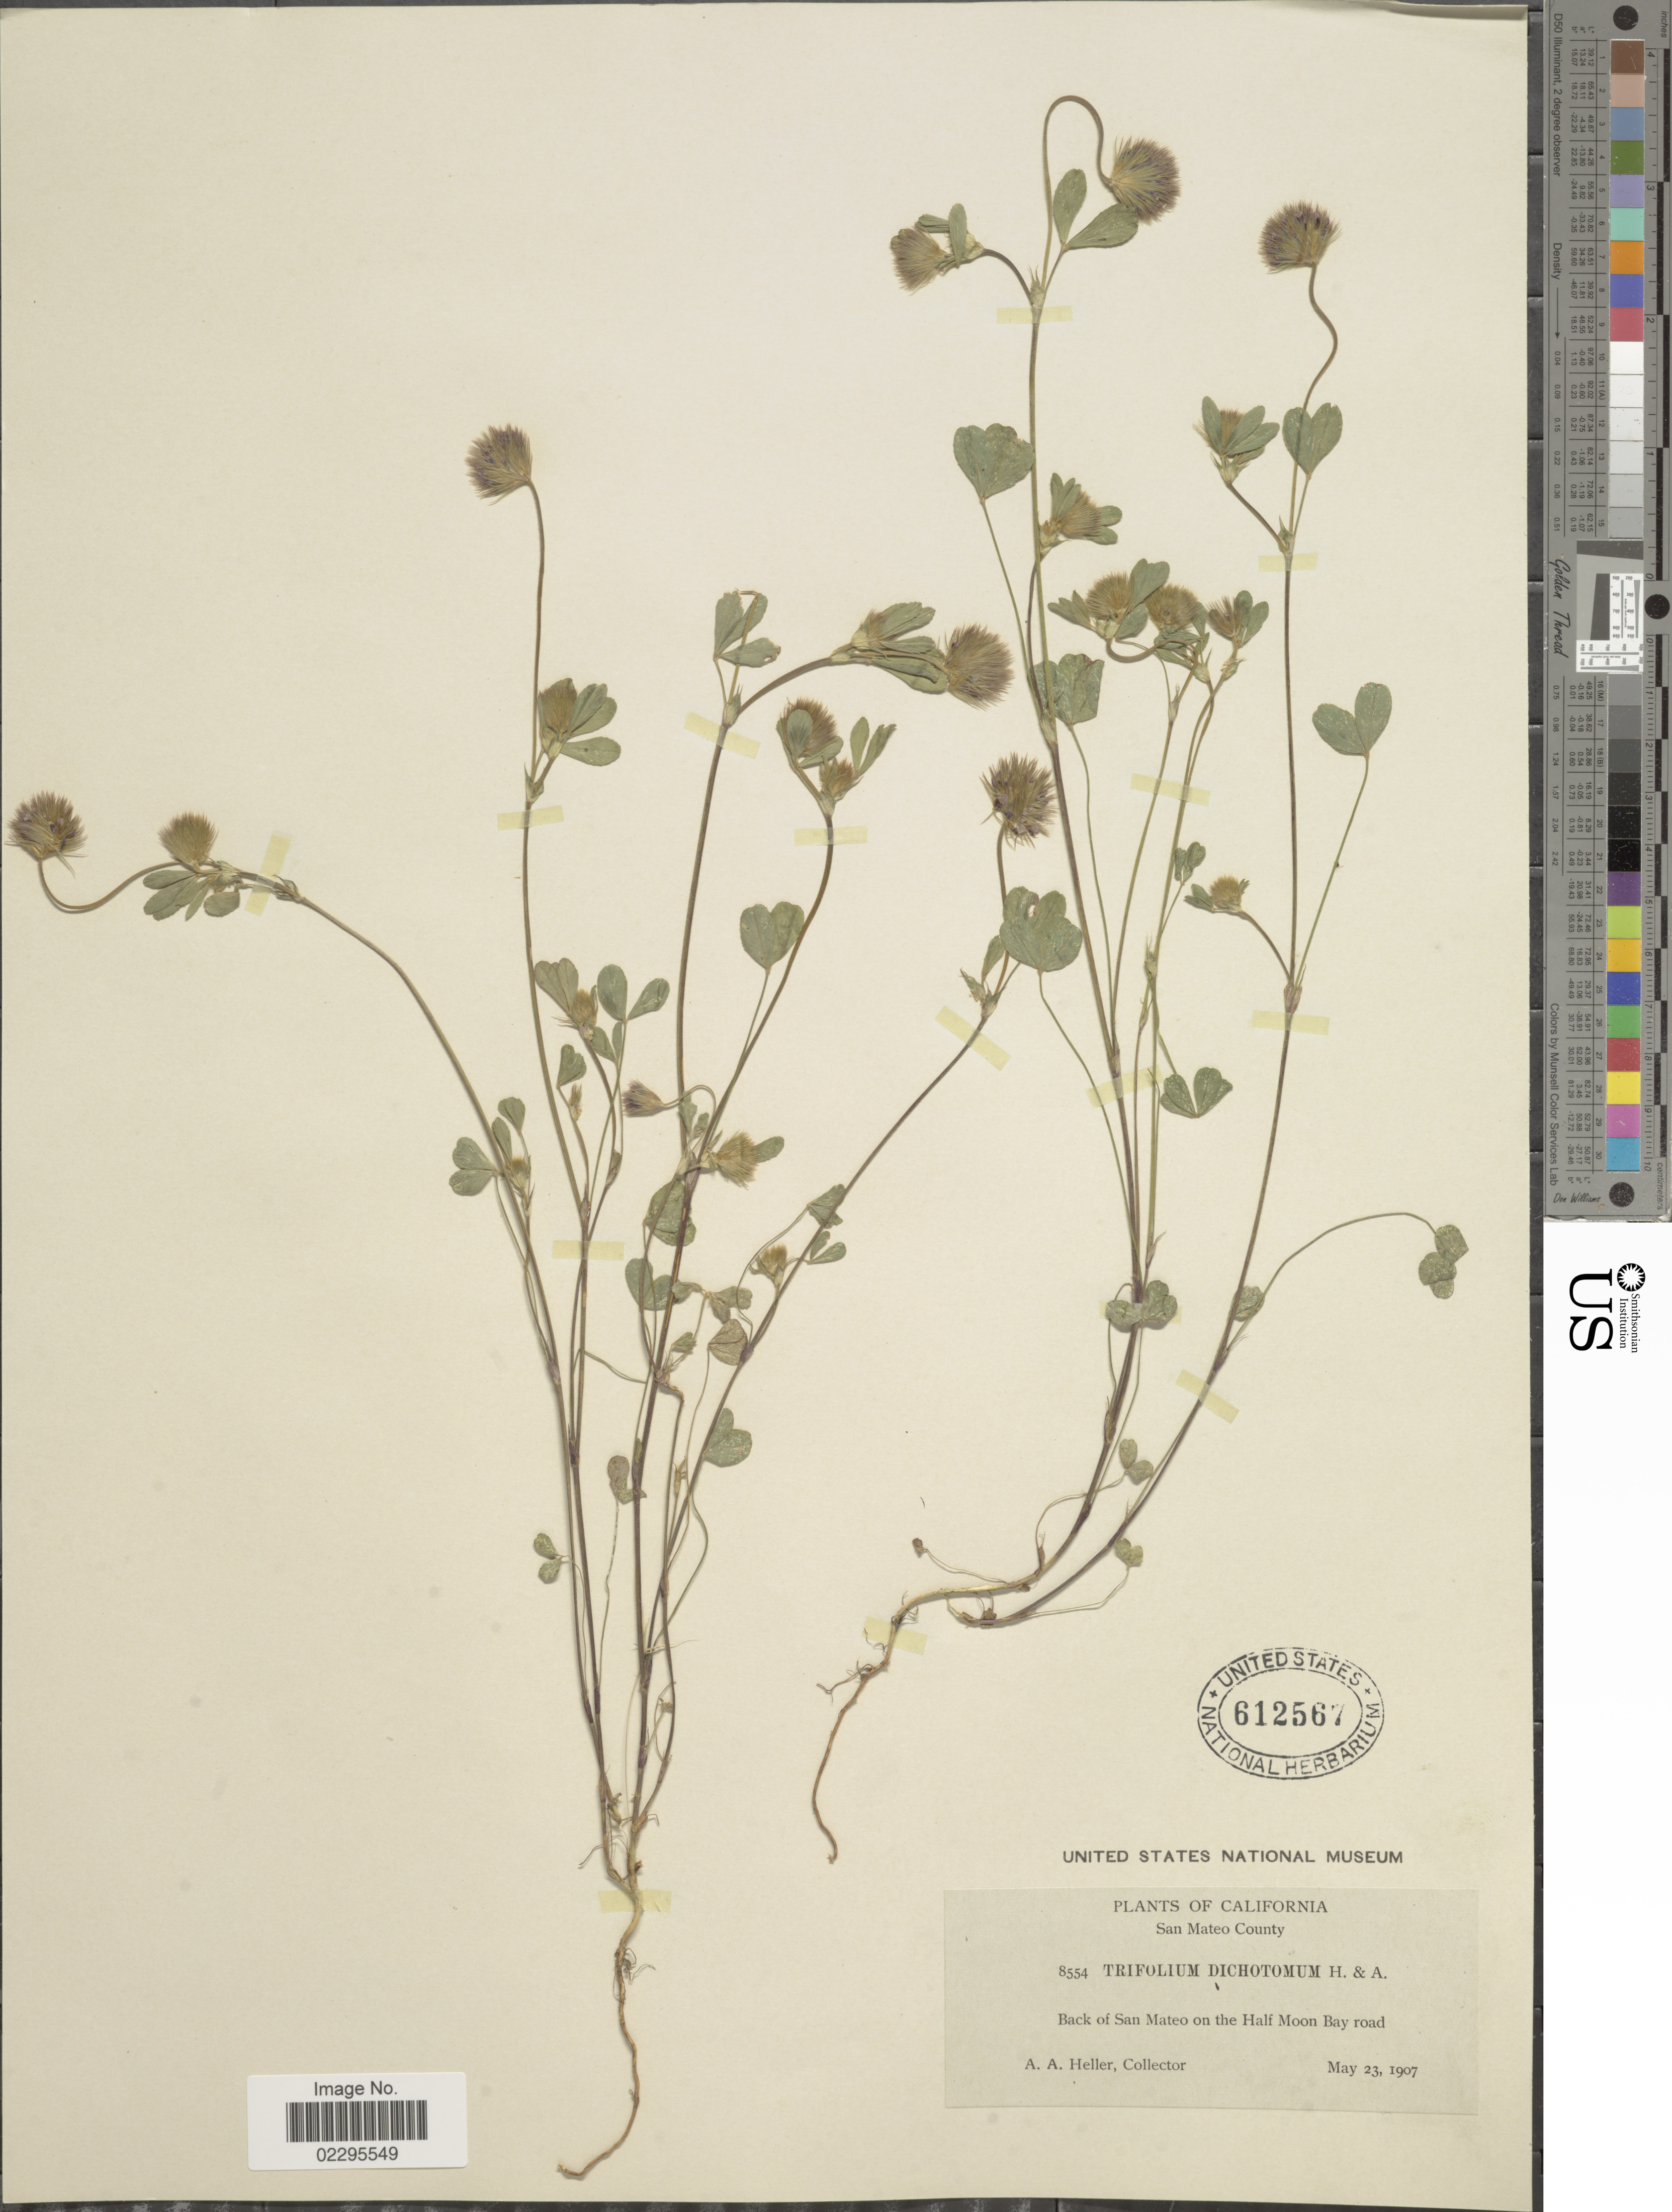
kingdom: Plantae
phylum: Tracheophyta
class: Magnoliopsida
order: Fabales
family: Fabaceae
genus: Trifolium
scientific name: Trifolium albopurpureum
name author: Torr. & A. Gray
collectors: A. A. Heller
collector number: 8554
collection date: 1907-05-23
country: United States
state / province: California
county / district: San Mateo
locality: San Mateo County. Bank of San Mateo on the Half Moon Bay road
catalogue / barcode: US 612567